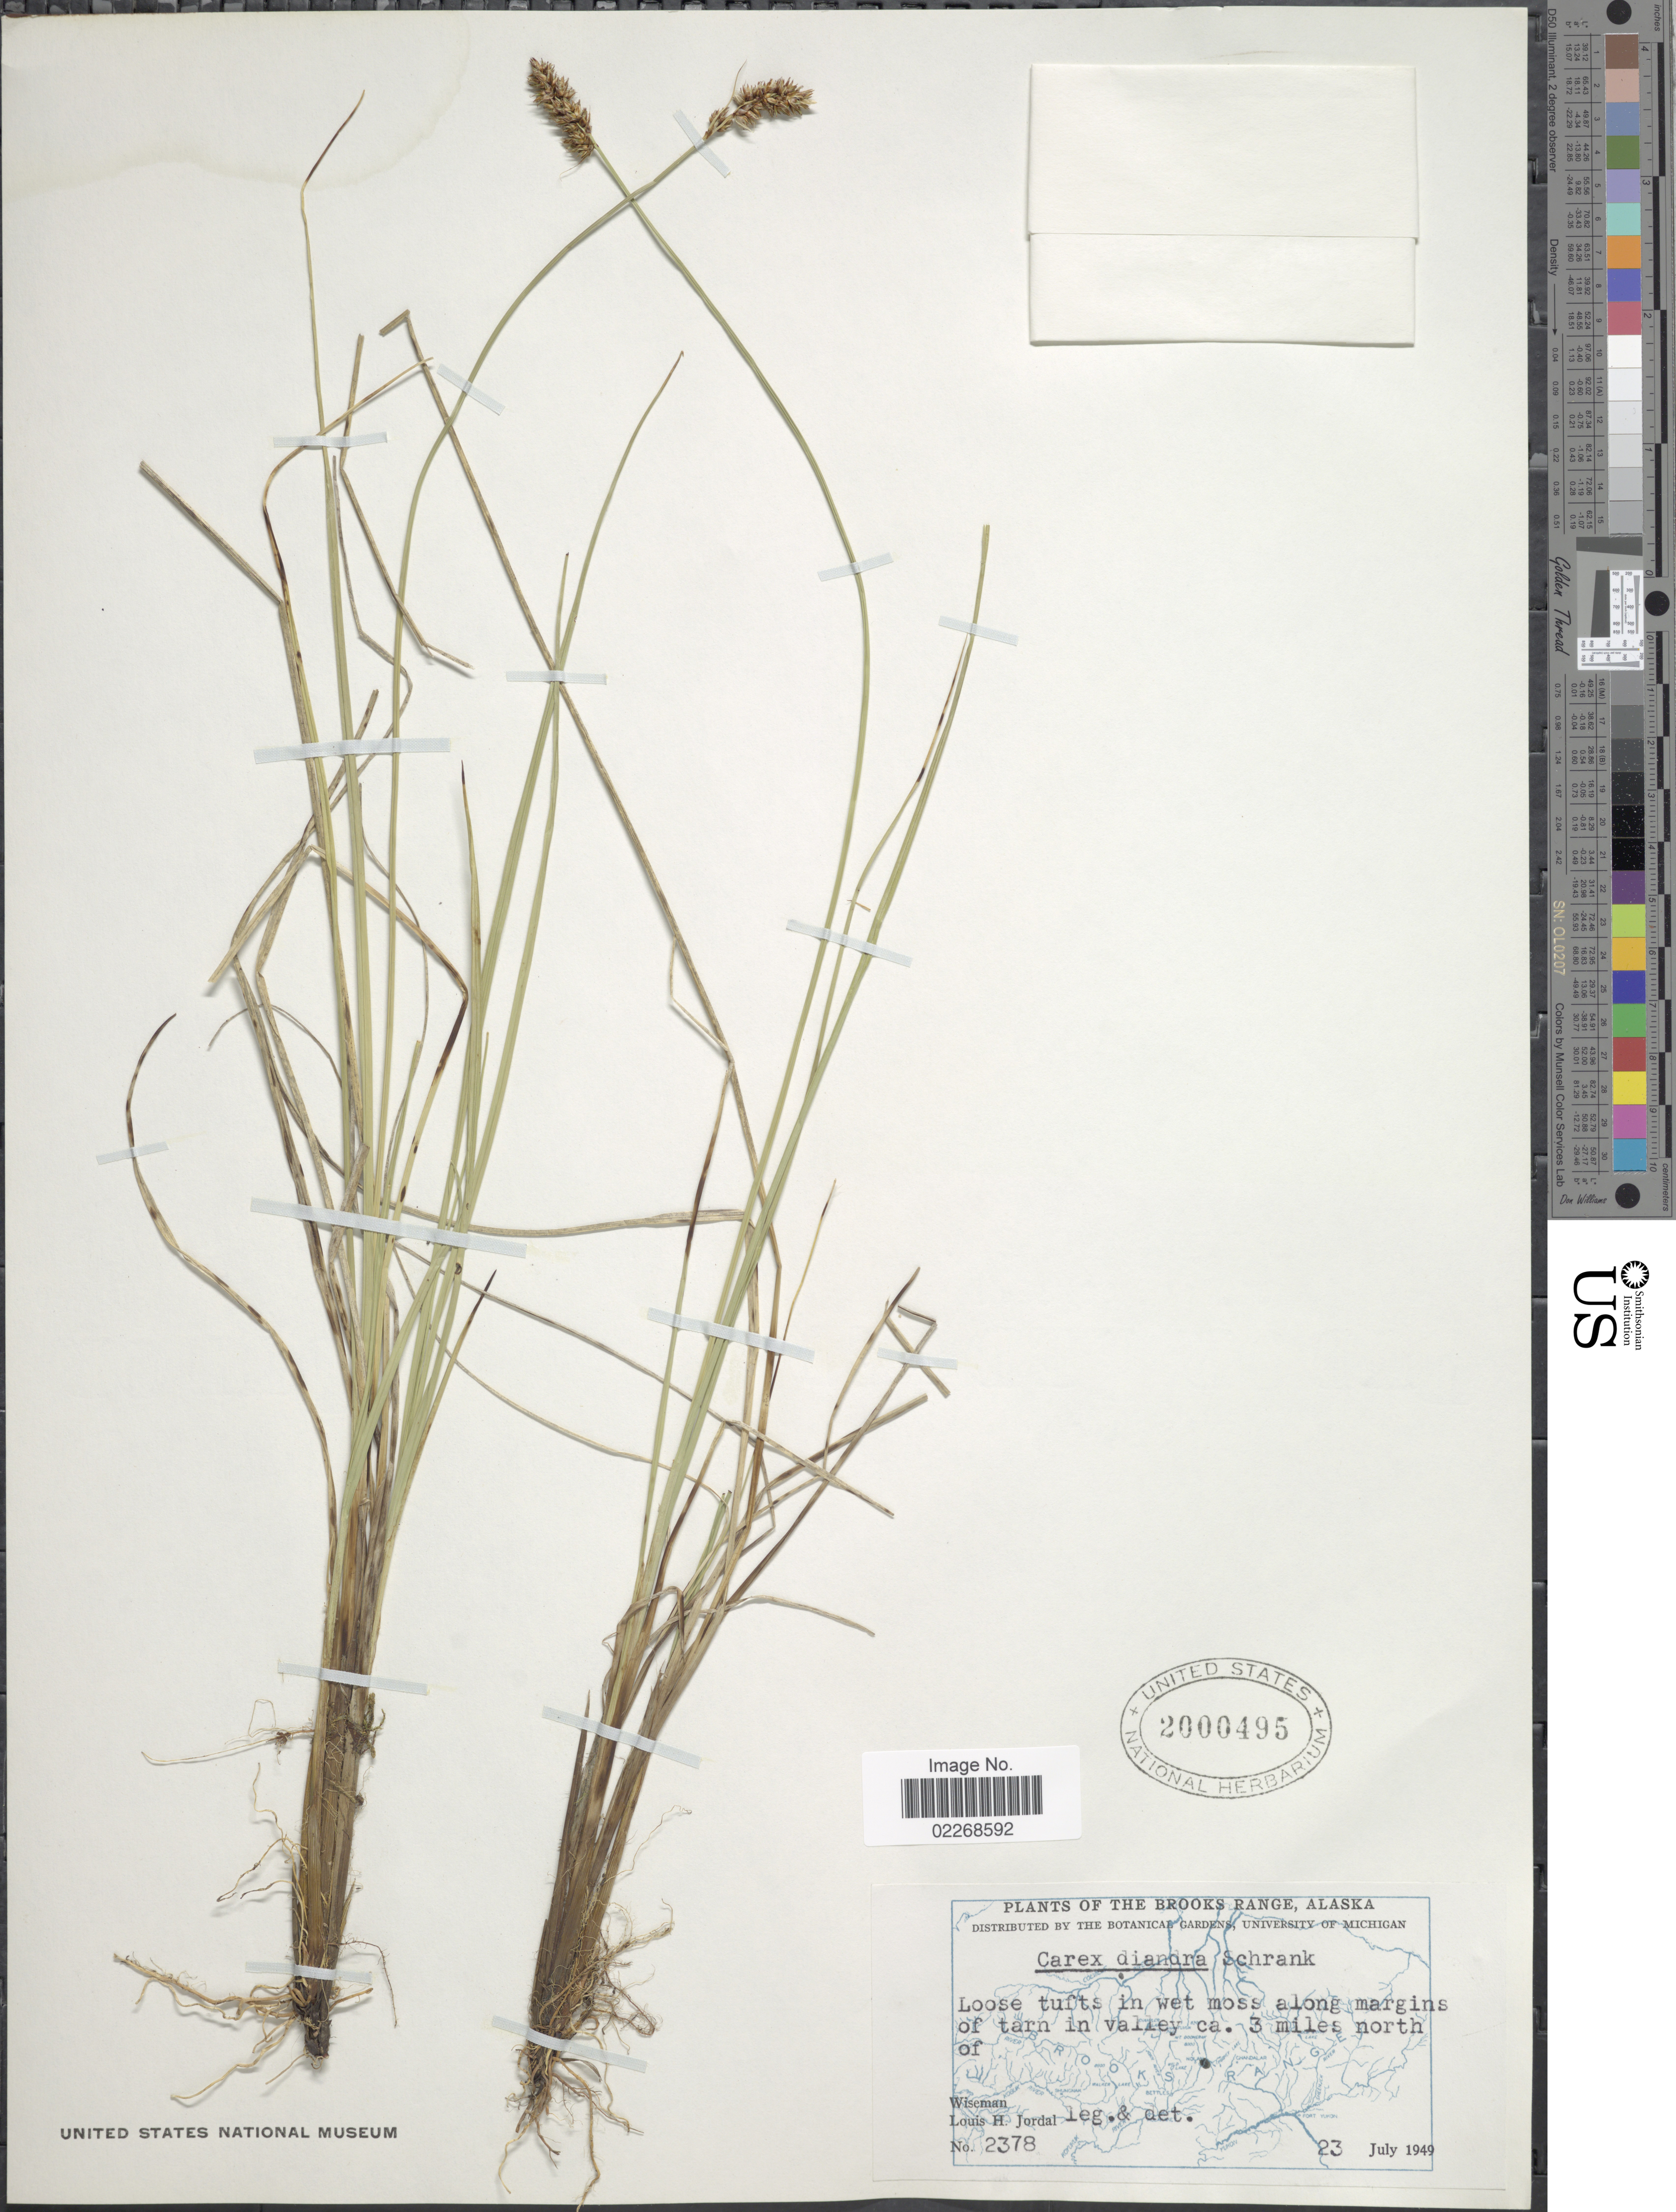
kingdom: Plantae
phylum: Tracheophyta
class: Liliopsida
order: Poales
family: Cyperaceae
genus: Carex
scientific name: Carex diandra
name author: Schrank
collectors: L. Jordal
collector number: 2378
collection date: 1949-07-23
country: United States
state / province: Alaska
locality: The Brooks Range, loose tufts in wet moss along margins of tarn in valley ca. 3 miles north of Wiseman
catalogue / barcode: US 2000495